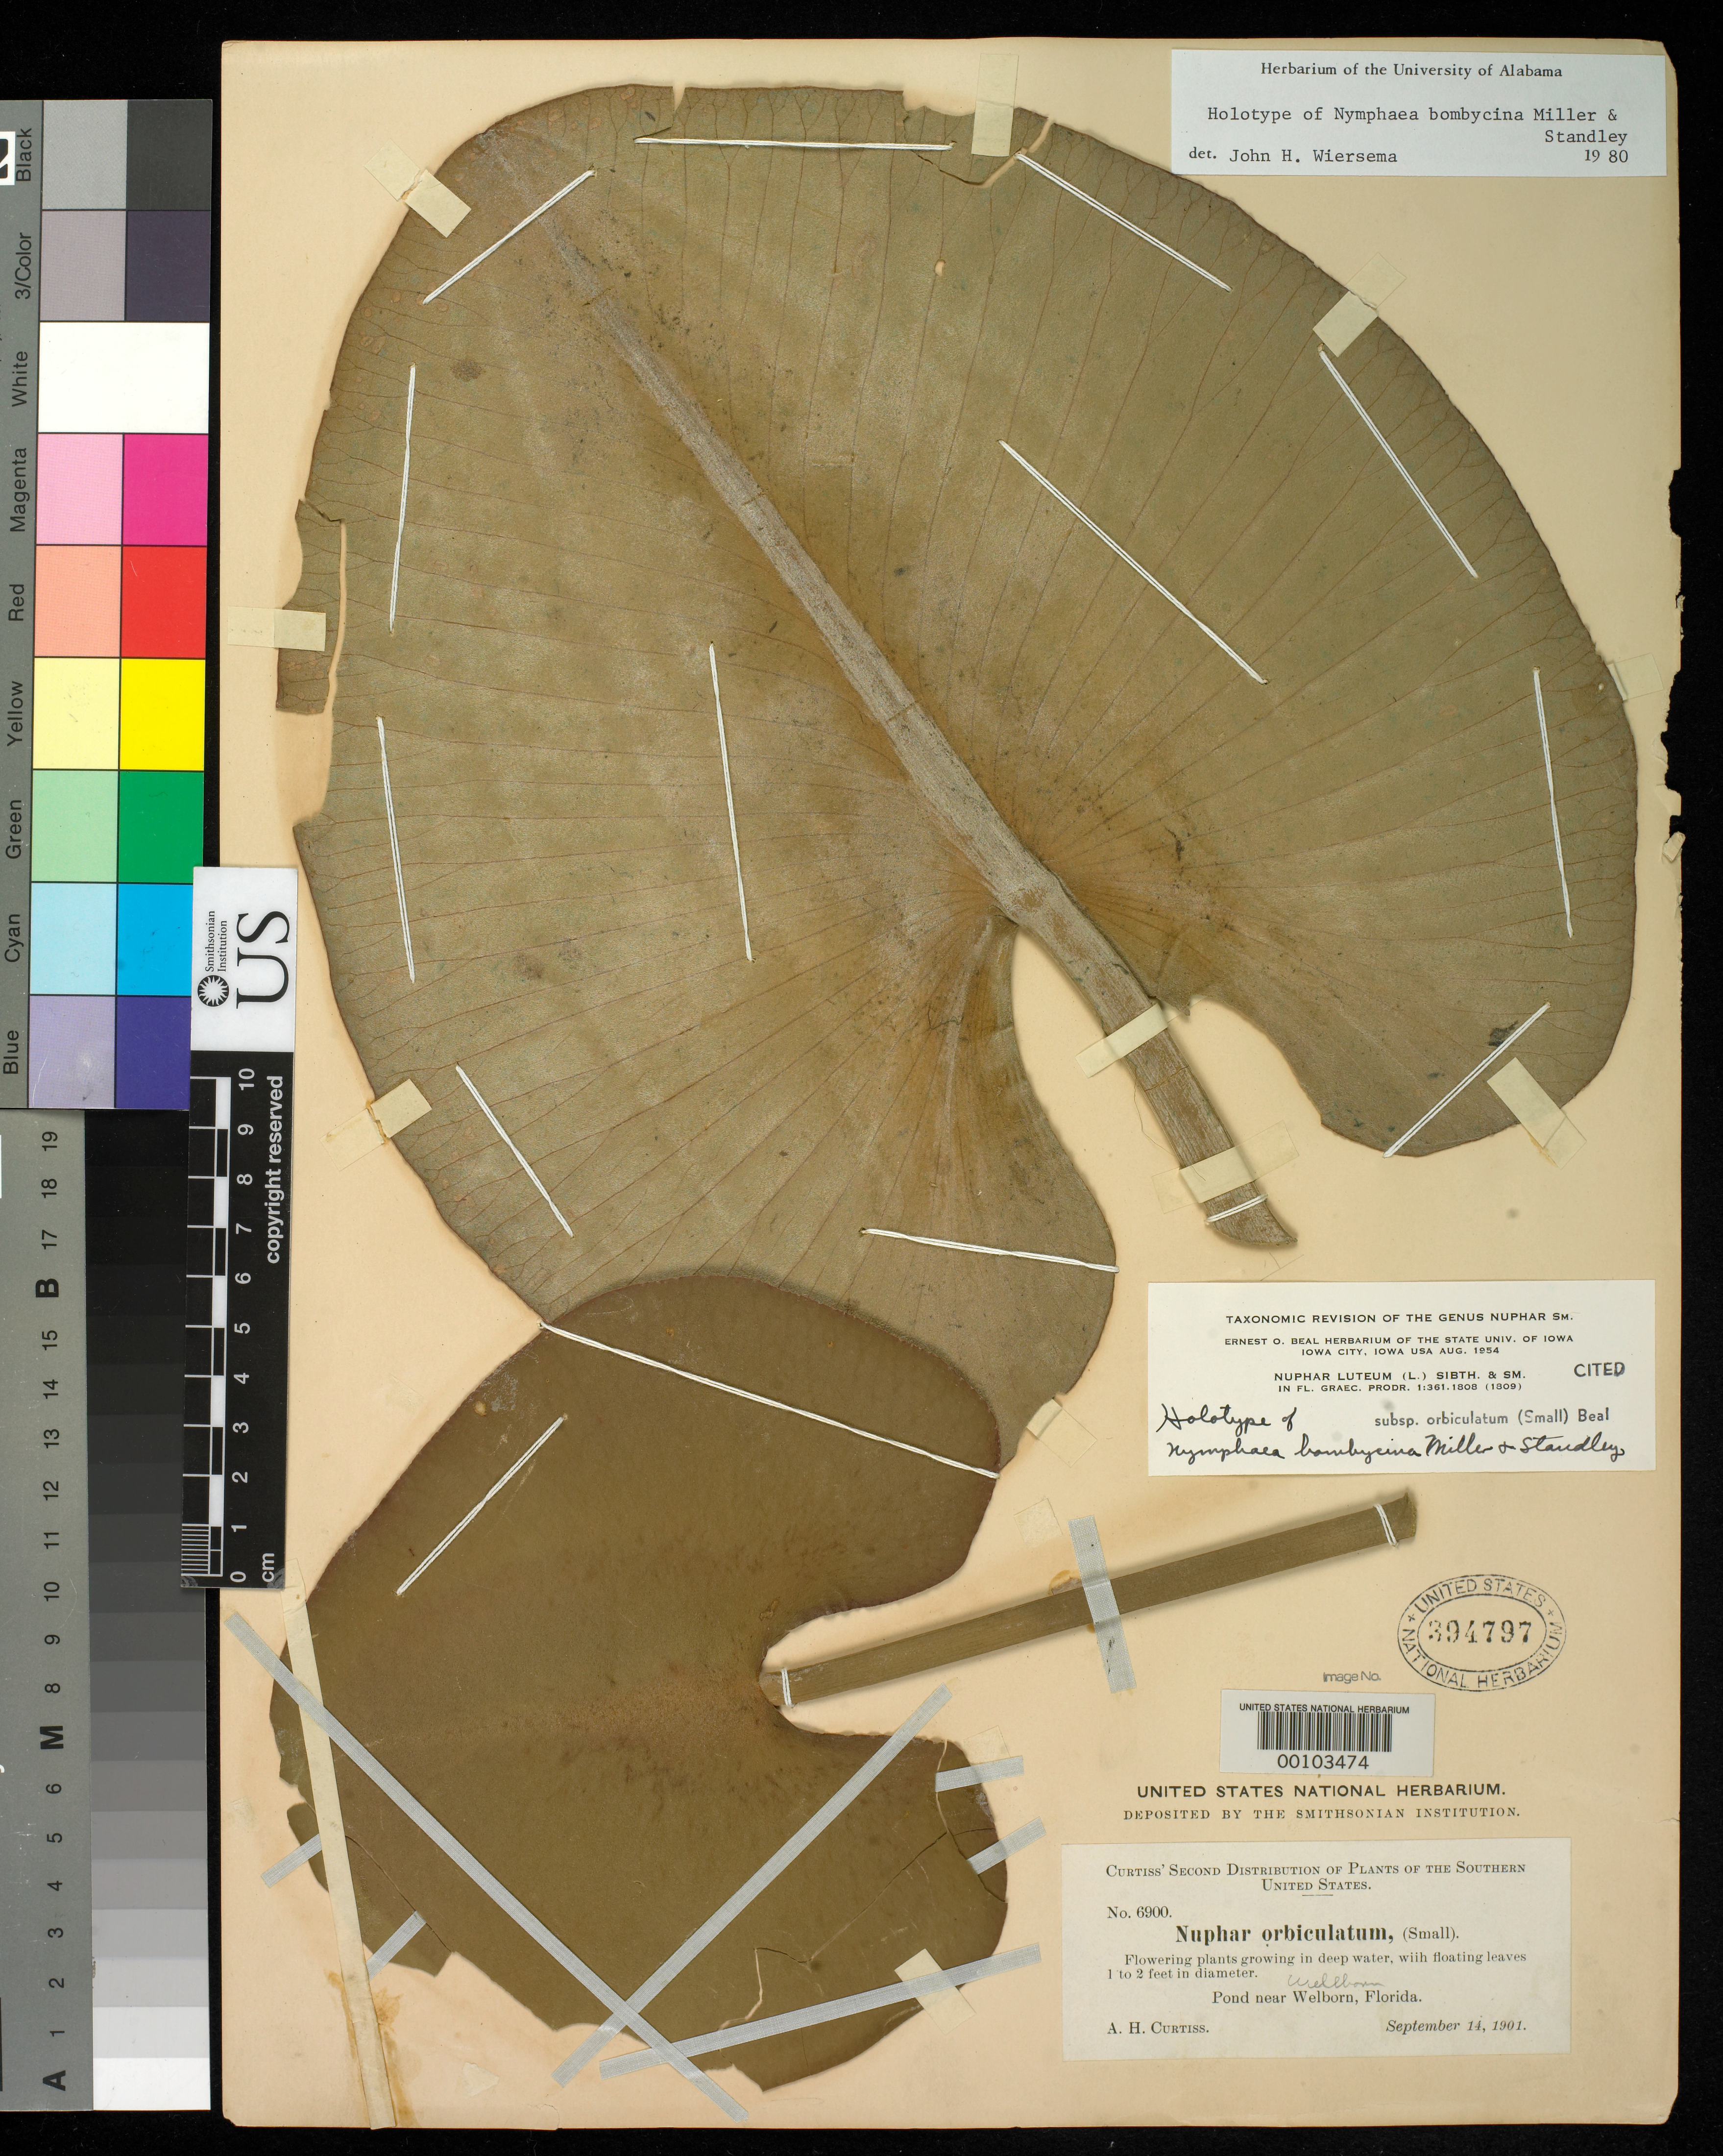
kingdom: Plantae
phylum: Tracheophyta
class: Magnoliopsida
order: Nymphaeales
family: Nymphaeaceae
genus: Nymphaea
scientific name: Nymphaea bombycina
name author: G.S. Mill. & Standl.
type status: Holotype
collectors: A. H. Curtiss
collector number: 6900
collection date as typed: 11 Oct 1901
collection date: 1901-10-11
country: United States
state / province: Florida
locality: Near Wellborn.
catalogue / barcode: US 394797